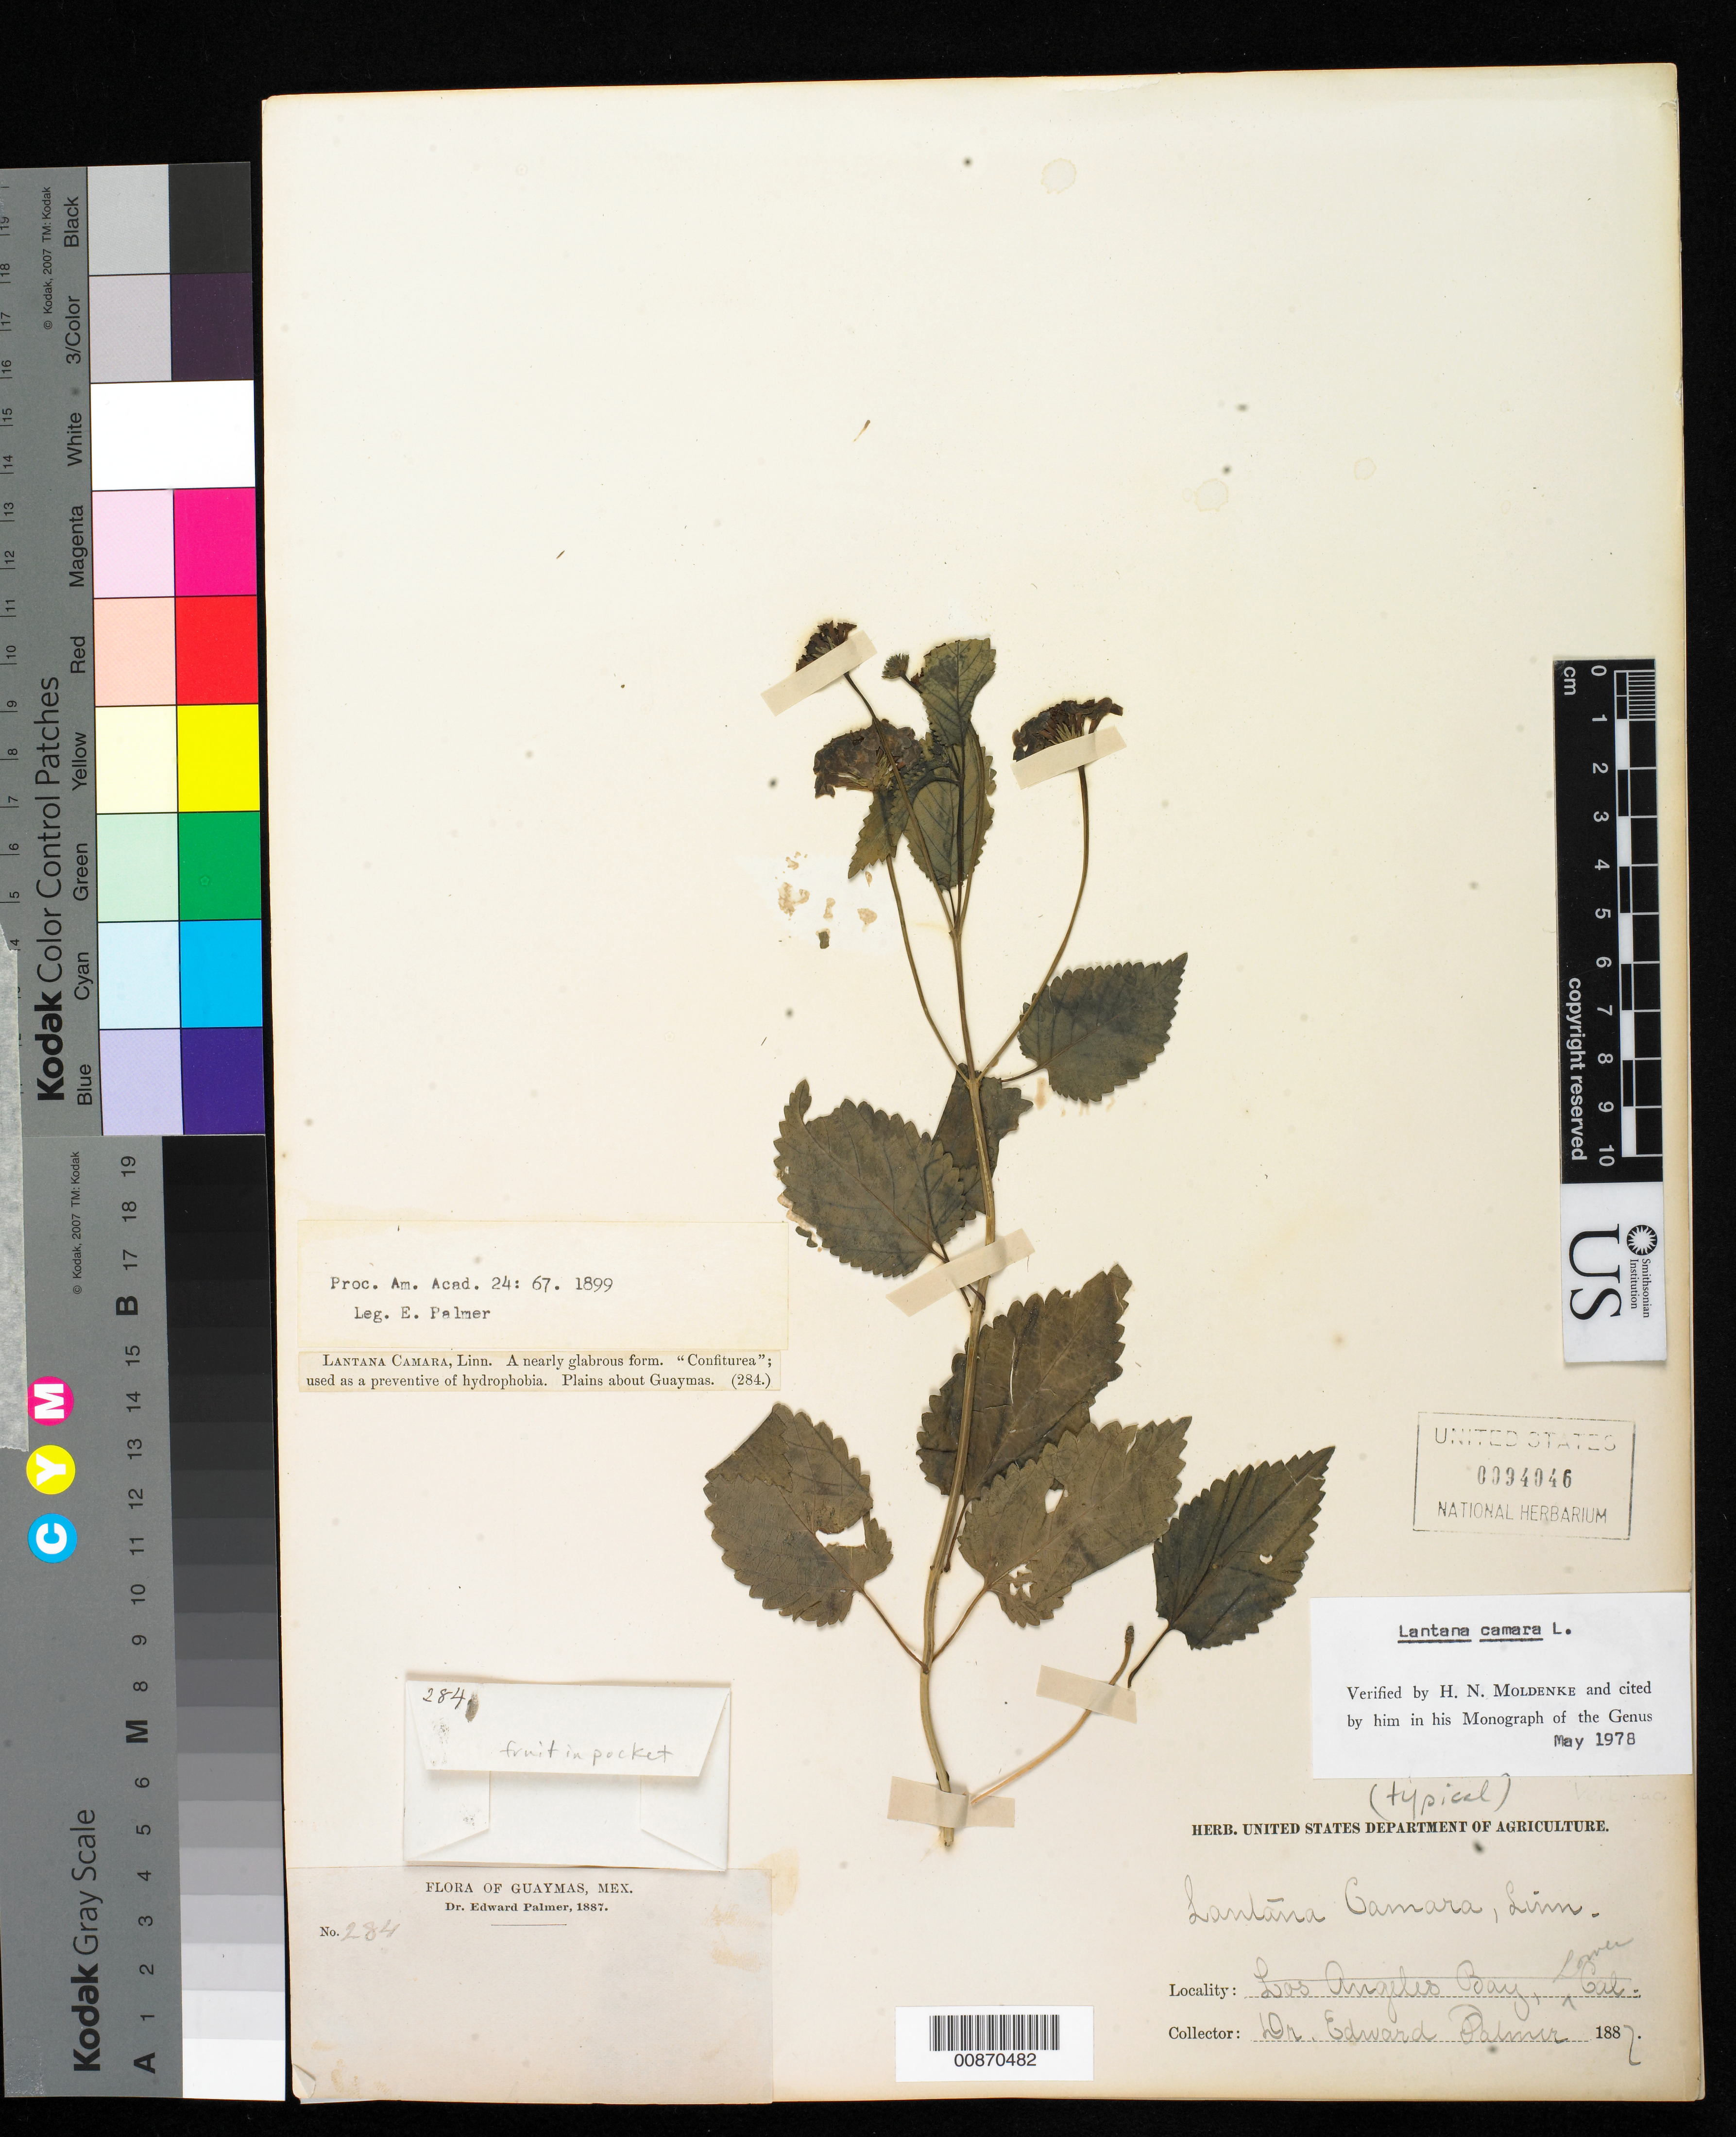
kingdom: Plantae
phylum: Tracheophyta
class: Magnoliopsida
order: Lamiales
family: Verbenaceae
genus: Lantana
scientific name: Lantana camara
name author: L.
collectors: E. Palmer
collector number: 284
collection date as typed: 1887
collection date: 1887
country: Mexico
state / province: Sonora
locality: Guaymas, Sonora.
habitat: Plains.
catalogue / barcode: US 94046